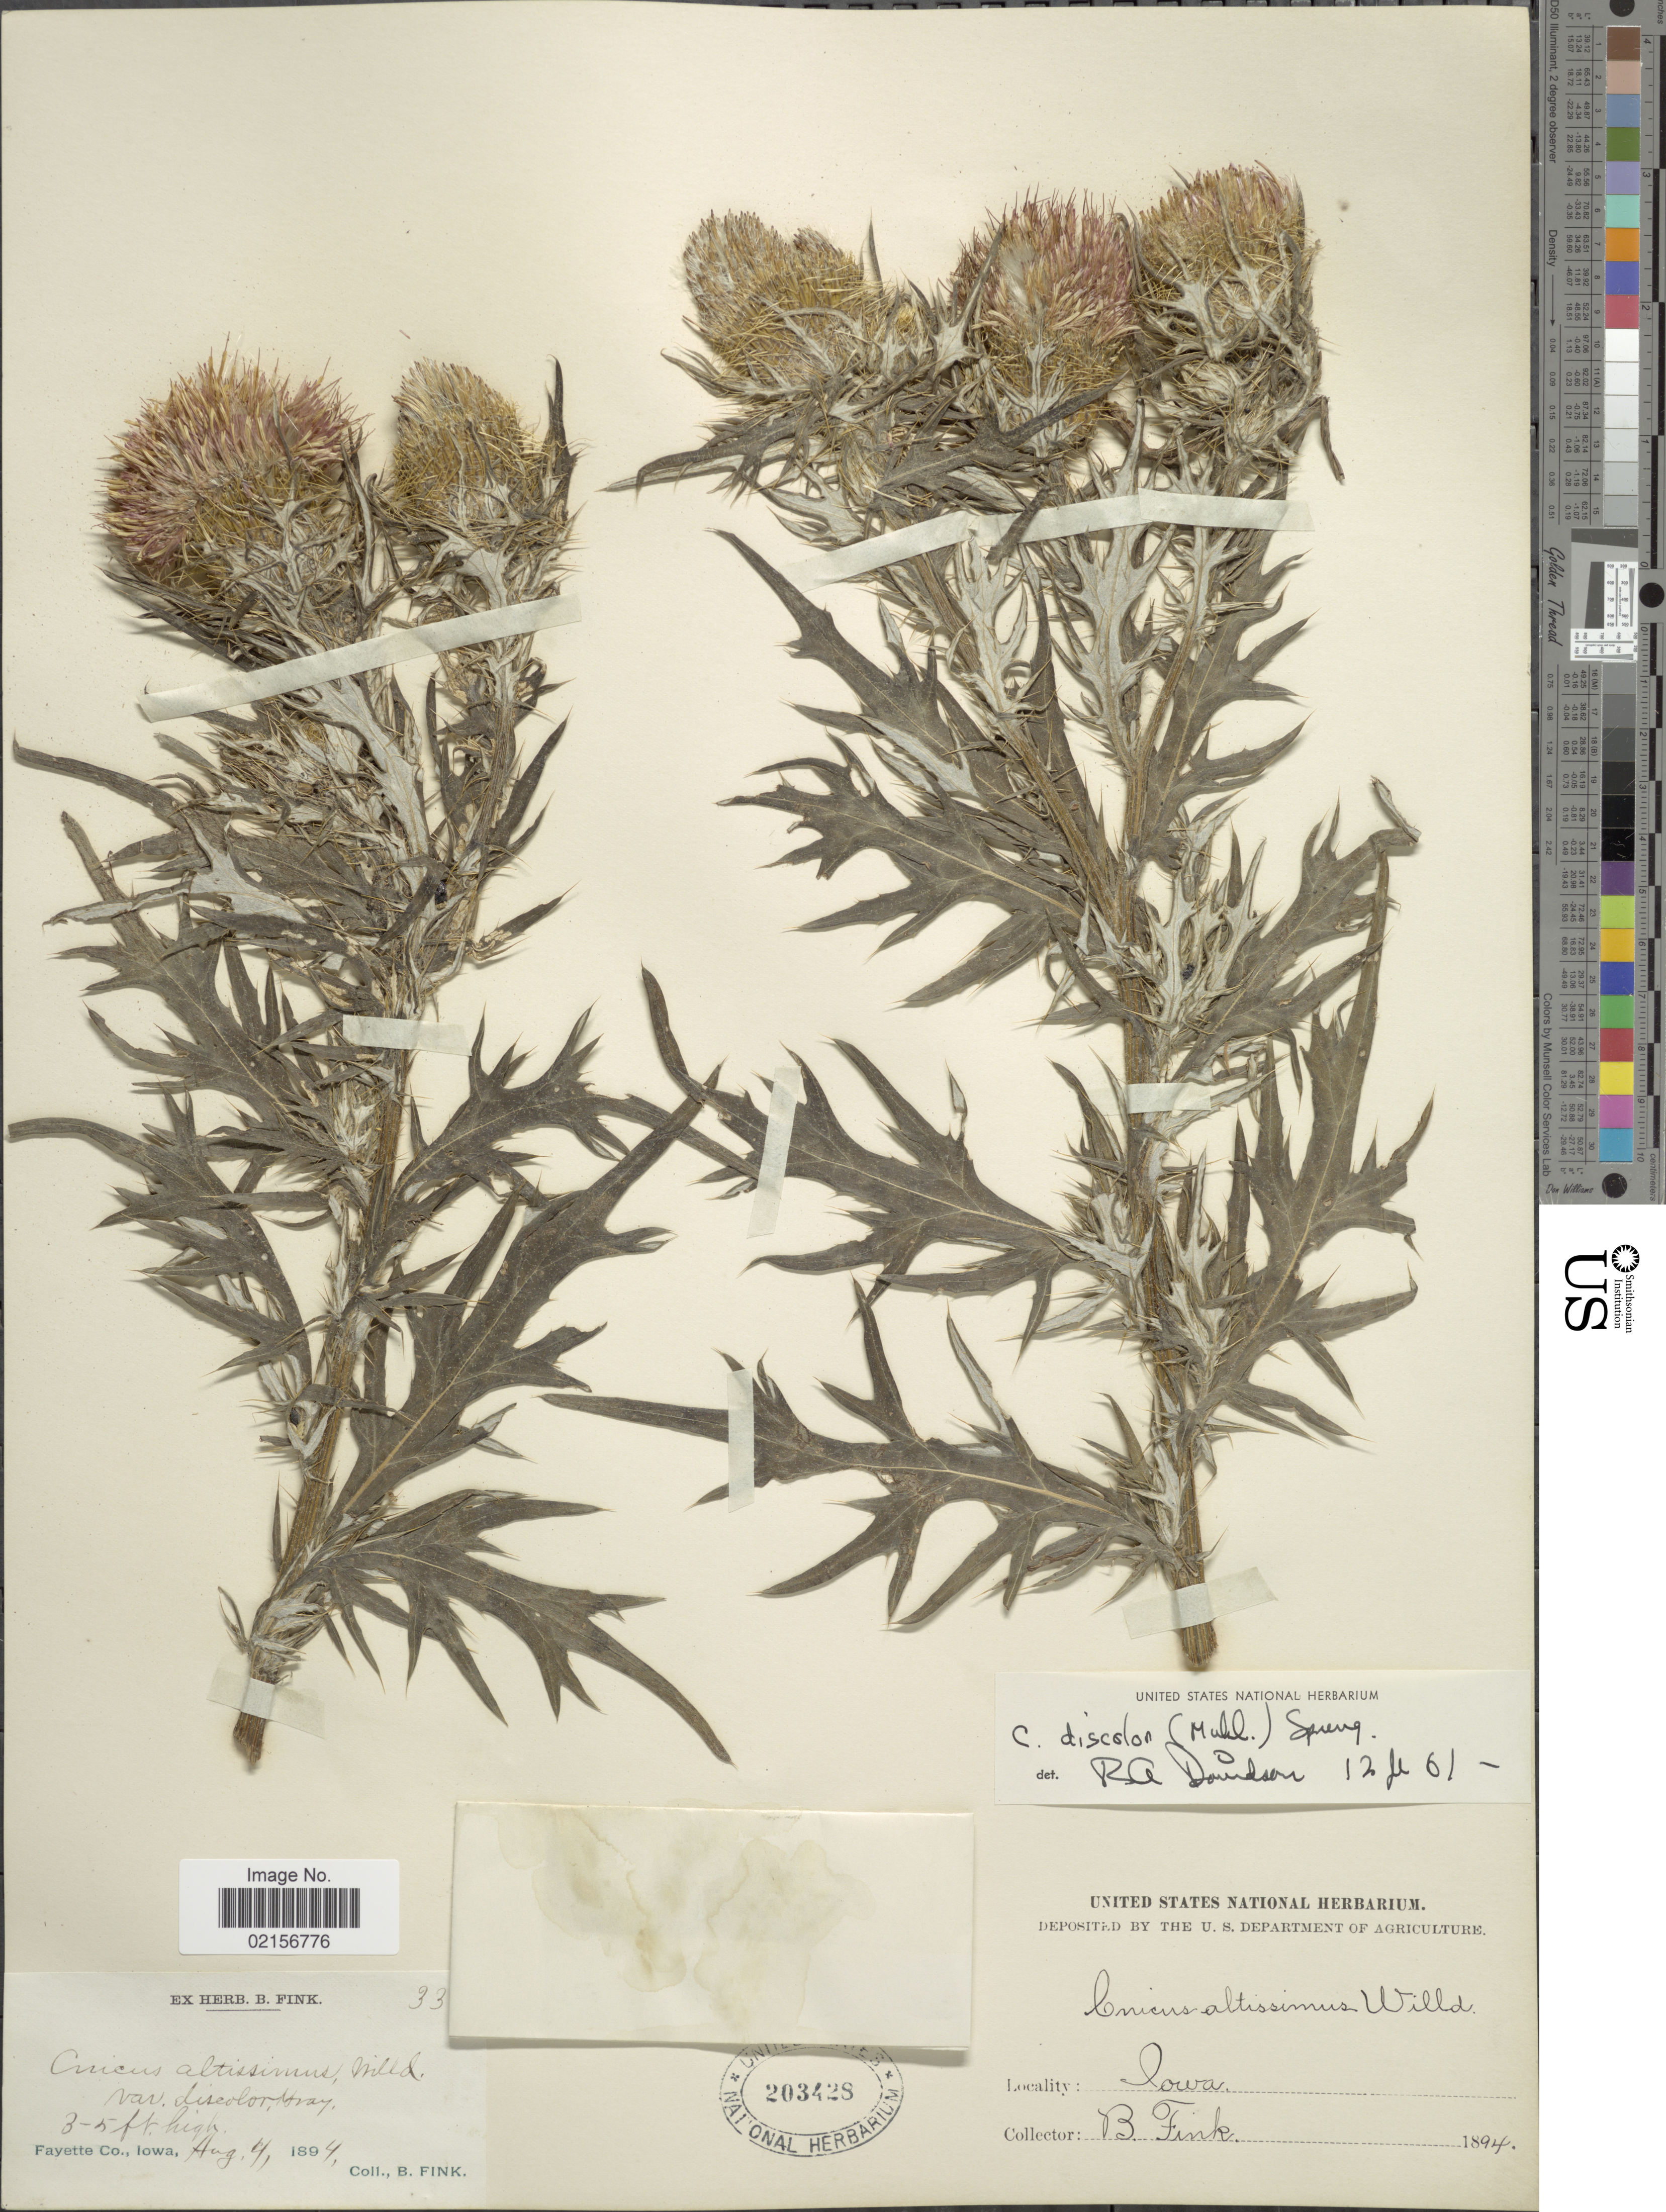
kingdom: Plantae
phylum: Tracheophyta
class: Magnoliopsida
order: Asterales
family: Asteraceae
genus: Cirsium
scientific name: Cirsium discolor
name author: (Muhl. ex Willd.) Spreng.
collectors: B. Fink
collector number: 33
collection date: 1894-08-04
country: United States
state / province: Iowa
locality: Fayette Co.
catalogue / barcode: US 203428